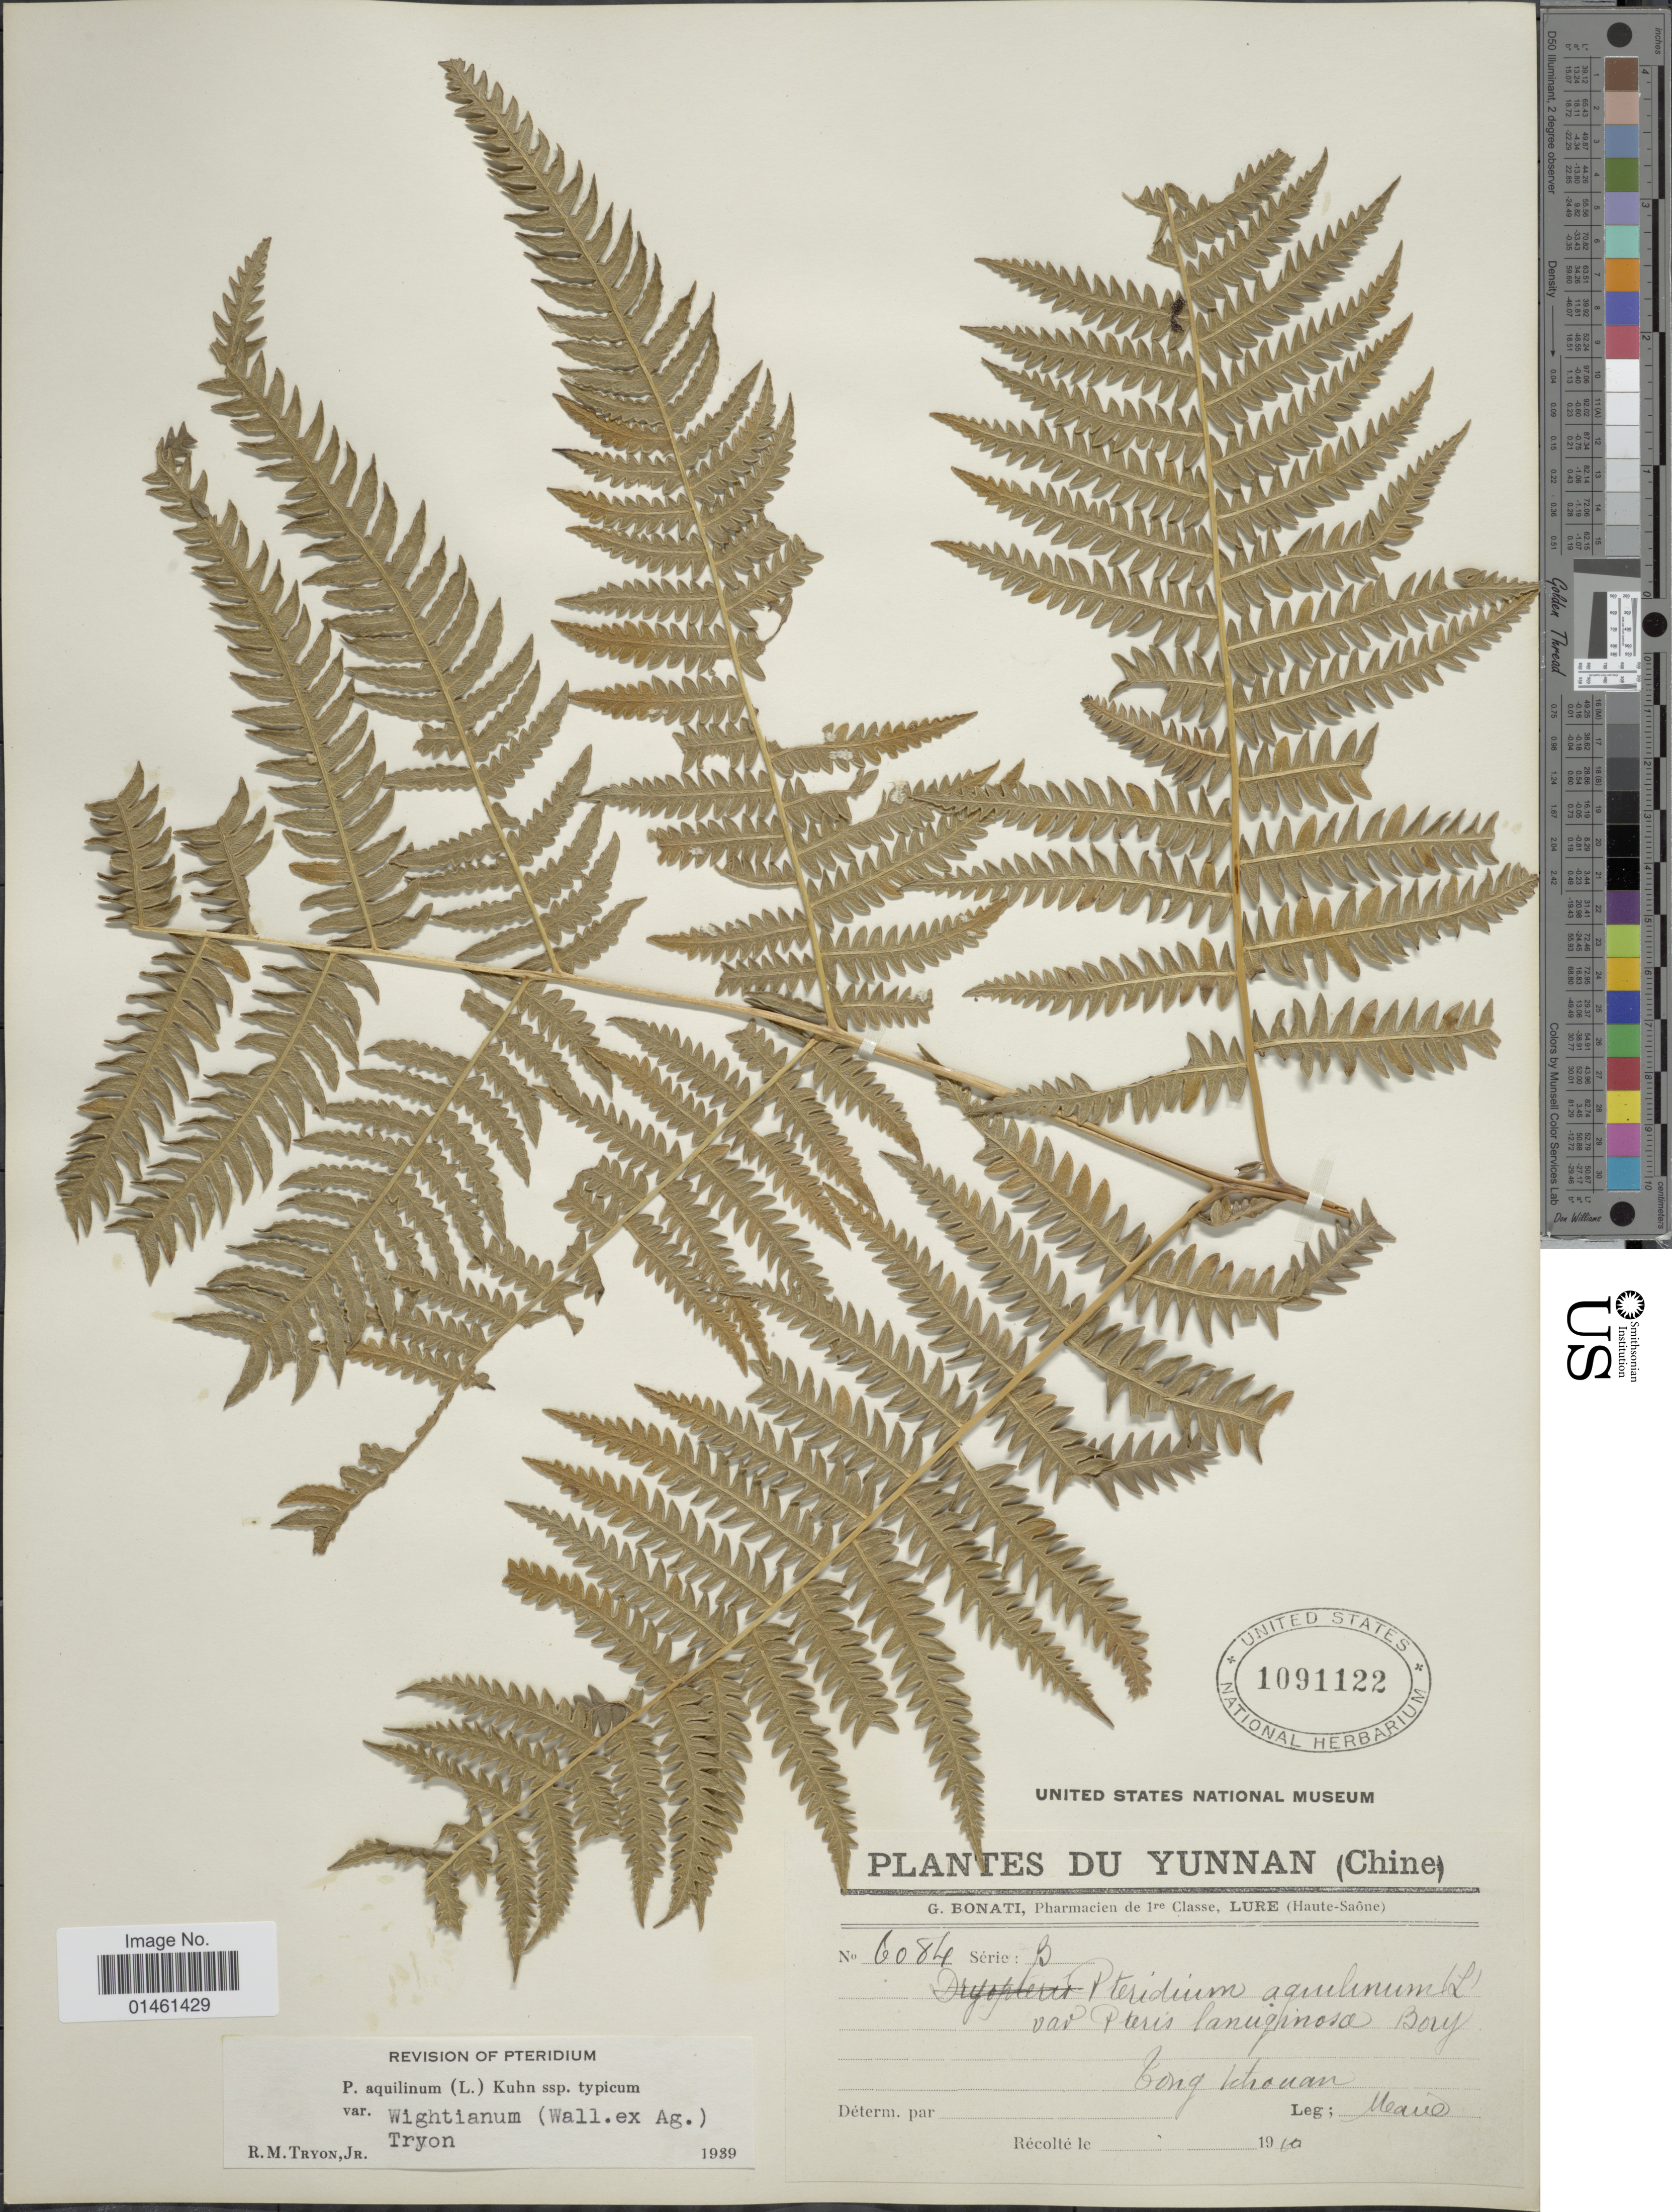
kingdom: Plantae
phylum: Tracheophyta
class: Polypodiopsida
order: Polypodiales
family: Dennstaedtiaceae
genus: Pteridium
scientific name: Pteridium aquilinum var. wightianum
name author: (J. Agardh) R.M. Tryon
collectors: Meaue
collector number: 6084B*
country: China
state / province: Yunnan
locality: Yunnan(Chine), Tong Ictrouan [interpreted]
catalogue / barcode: US 109112